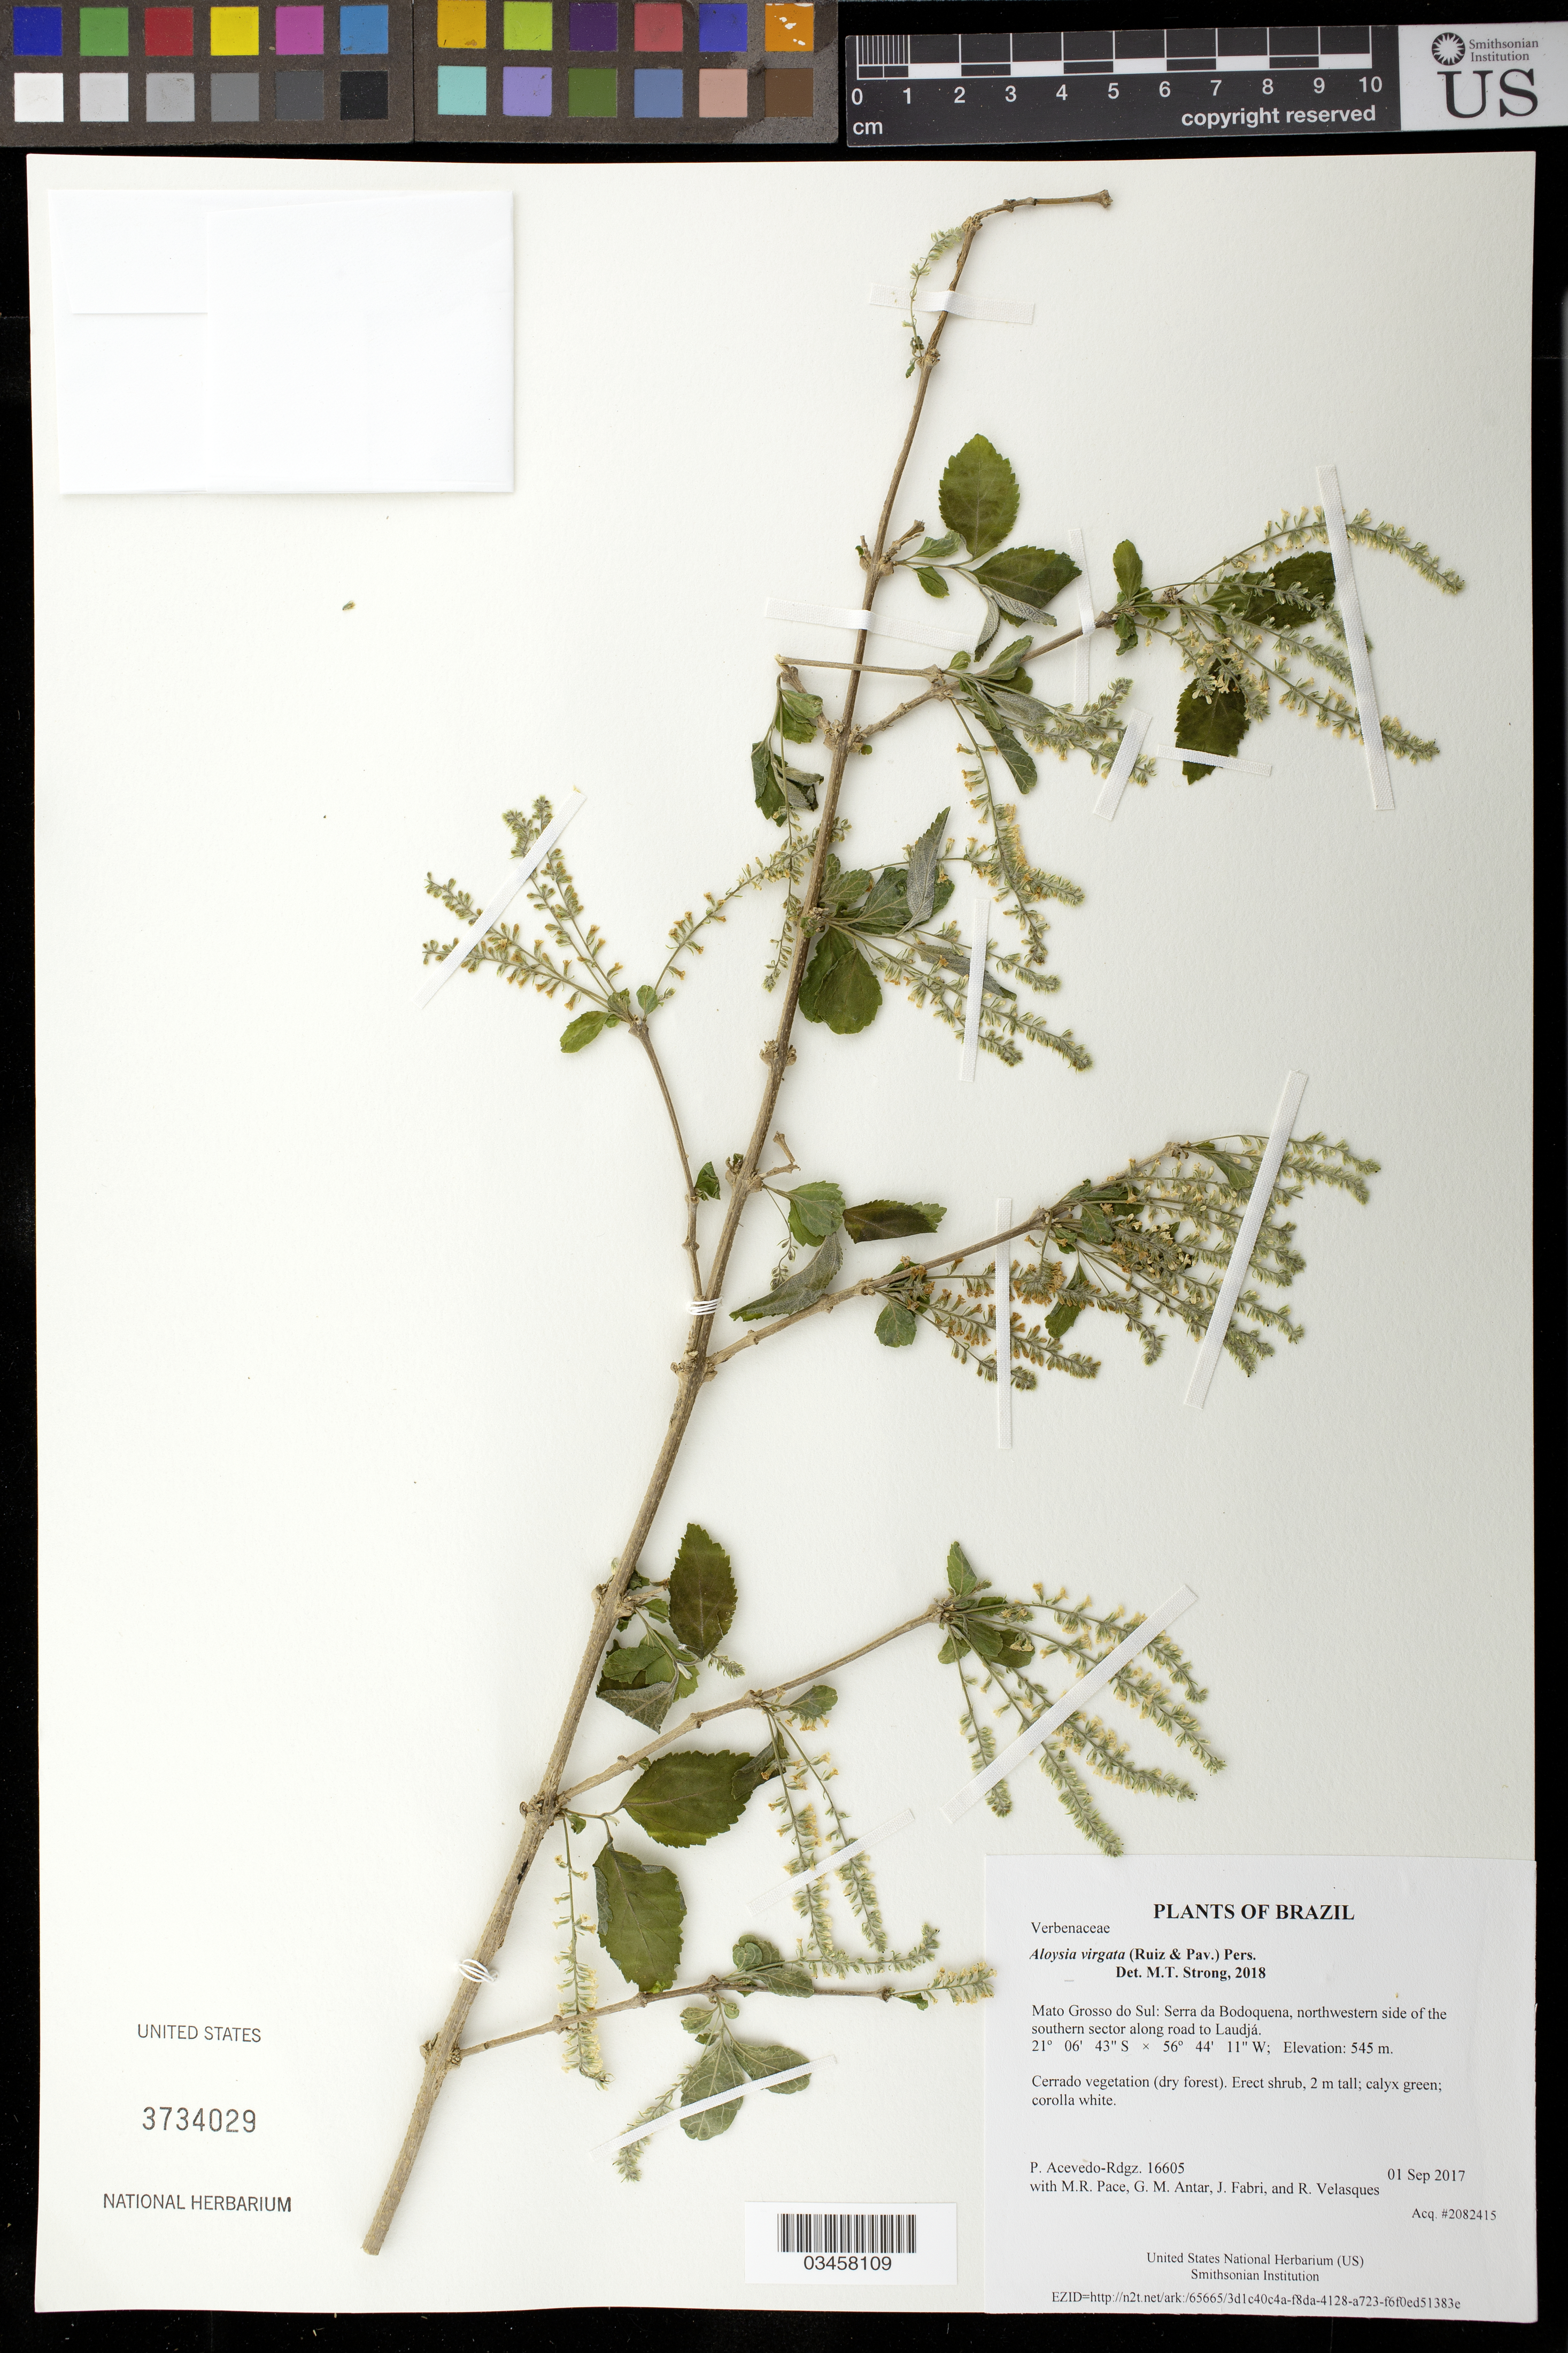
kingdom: Plantae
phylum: Tracheophyta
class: Magnoliopsida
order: Lamiales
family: Verbenaceae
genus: Aloysia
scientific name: Aloysia virgata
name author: (Ruiz & Pav.) Juss.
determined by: Strong, Mark T., (BOT), Smithsonian Institution - National Museum of Natural History (UNITED STATES)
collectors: P. Acevedo-Rodr., M. R. Pace, G. M. Antar, J. Fabri & R. Velasques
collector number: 16605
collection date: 2017-09-01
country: Brazil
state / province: Mato Grosso do Sul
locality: Serra da Bodoquena, northwestern side of the southern sector along road to Laudjá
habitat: Cerrado vegetation (dry forest)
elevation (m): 545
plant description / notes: US, NY, MO, K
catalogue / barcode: US 3734029